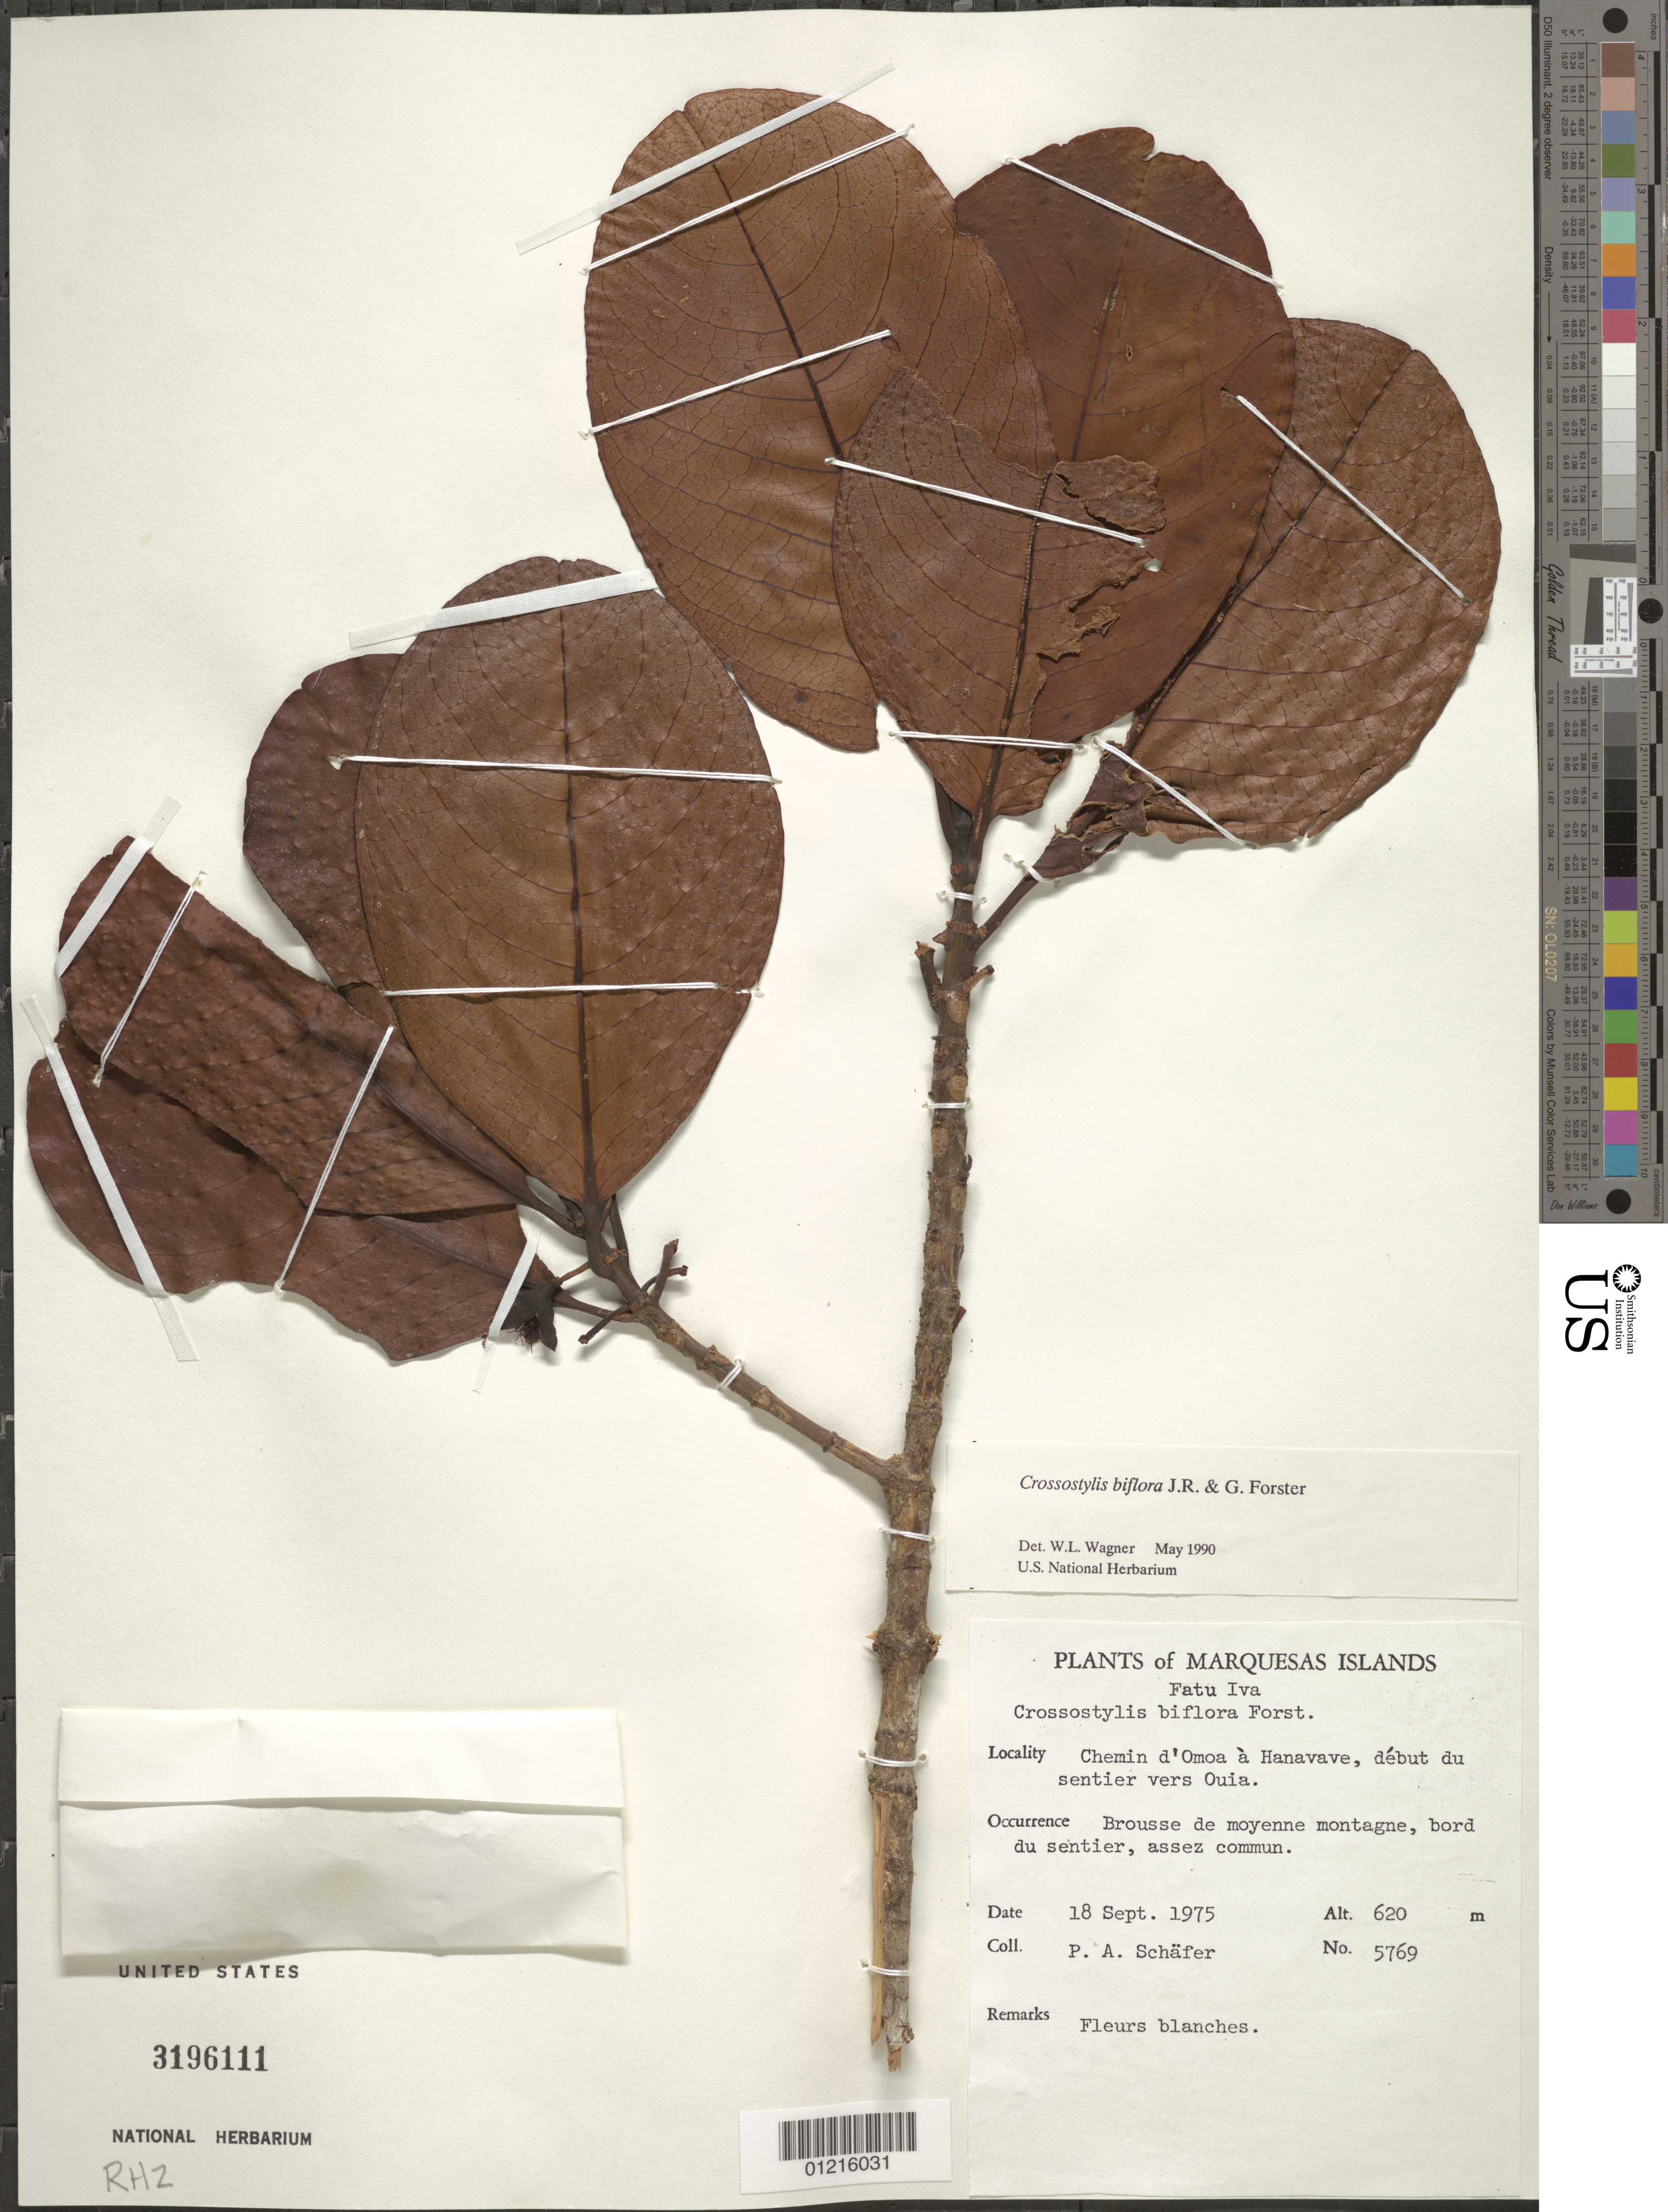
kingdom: Plantae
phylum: Tracheophyta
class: Magnoliopsida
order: Malpighiales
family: Rhizophoraceae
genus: Crossostylis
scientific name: Crossostylis biflora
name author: J.R. Forst. & G. Forst.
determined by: Wagner, W. L., (BOT), Smithsonian Institution - National Museum of Natural History (UNITED STATES)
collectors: P. A. Schäfer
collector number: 5769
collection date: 1975-09-18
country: French Polynesia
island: Fatu Hiva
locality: Chemin d'Omo'a à Hanavave, début du sentier vers Ouia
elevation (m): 620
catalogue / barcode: US 3196111